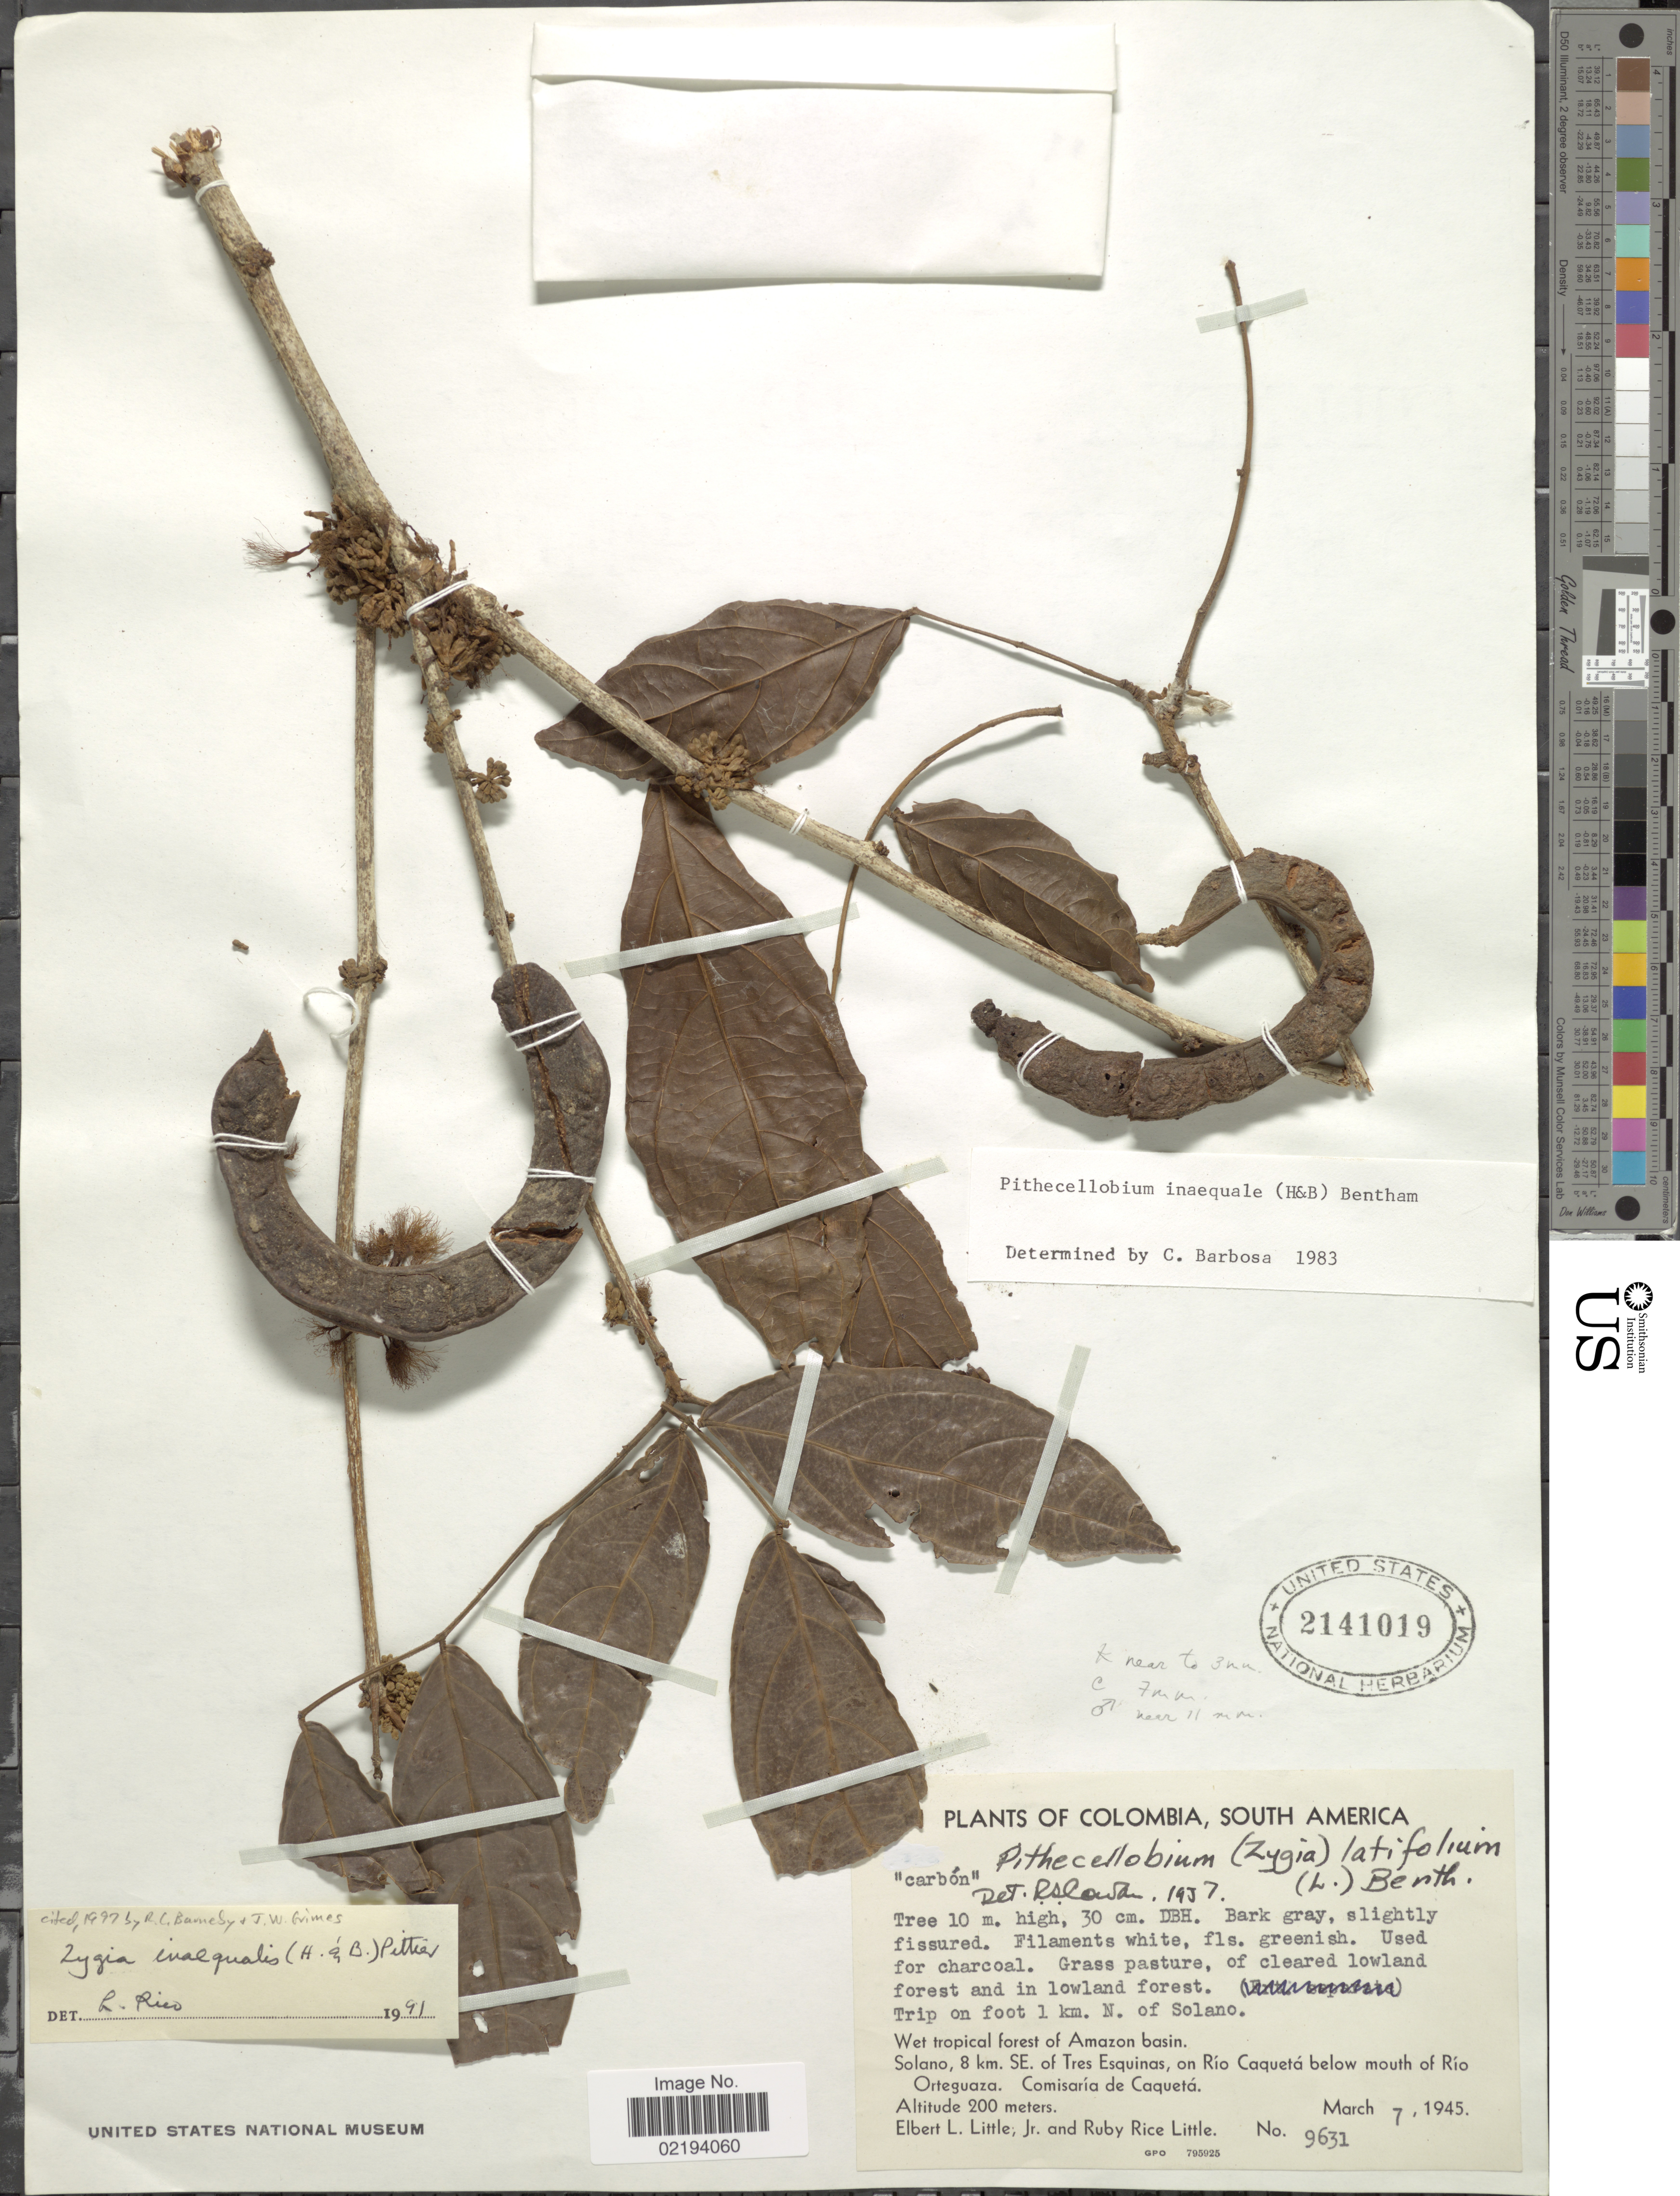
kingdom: Plantae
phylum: Tracheophyta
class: Magnoliopsida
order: Fabales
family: Fabaceae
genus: Zygia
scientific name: Zygia inaequalis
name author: (Humb. & Bonpl. ex Willd.) Pittier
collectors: E. L. Little & R. R. Little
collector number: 9631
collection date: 1945-03-07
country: Colombia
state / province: Caquetá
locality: Grass pasture, of cleared lowland forest and in lowland forest. Trip on foot 1 km N of Solano, Wet tropical forest of Amazon basin. Solano, 8 km SE of Tres Esquinas, on Río Caquetá below mouth of Río Orteguaza. Comisaría de Caquetá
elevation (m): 200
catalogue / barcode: US 2141019